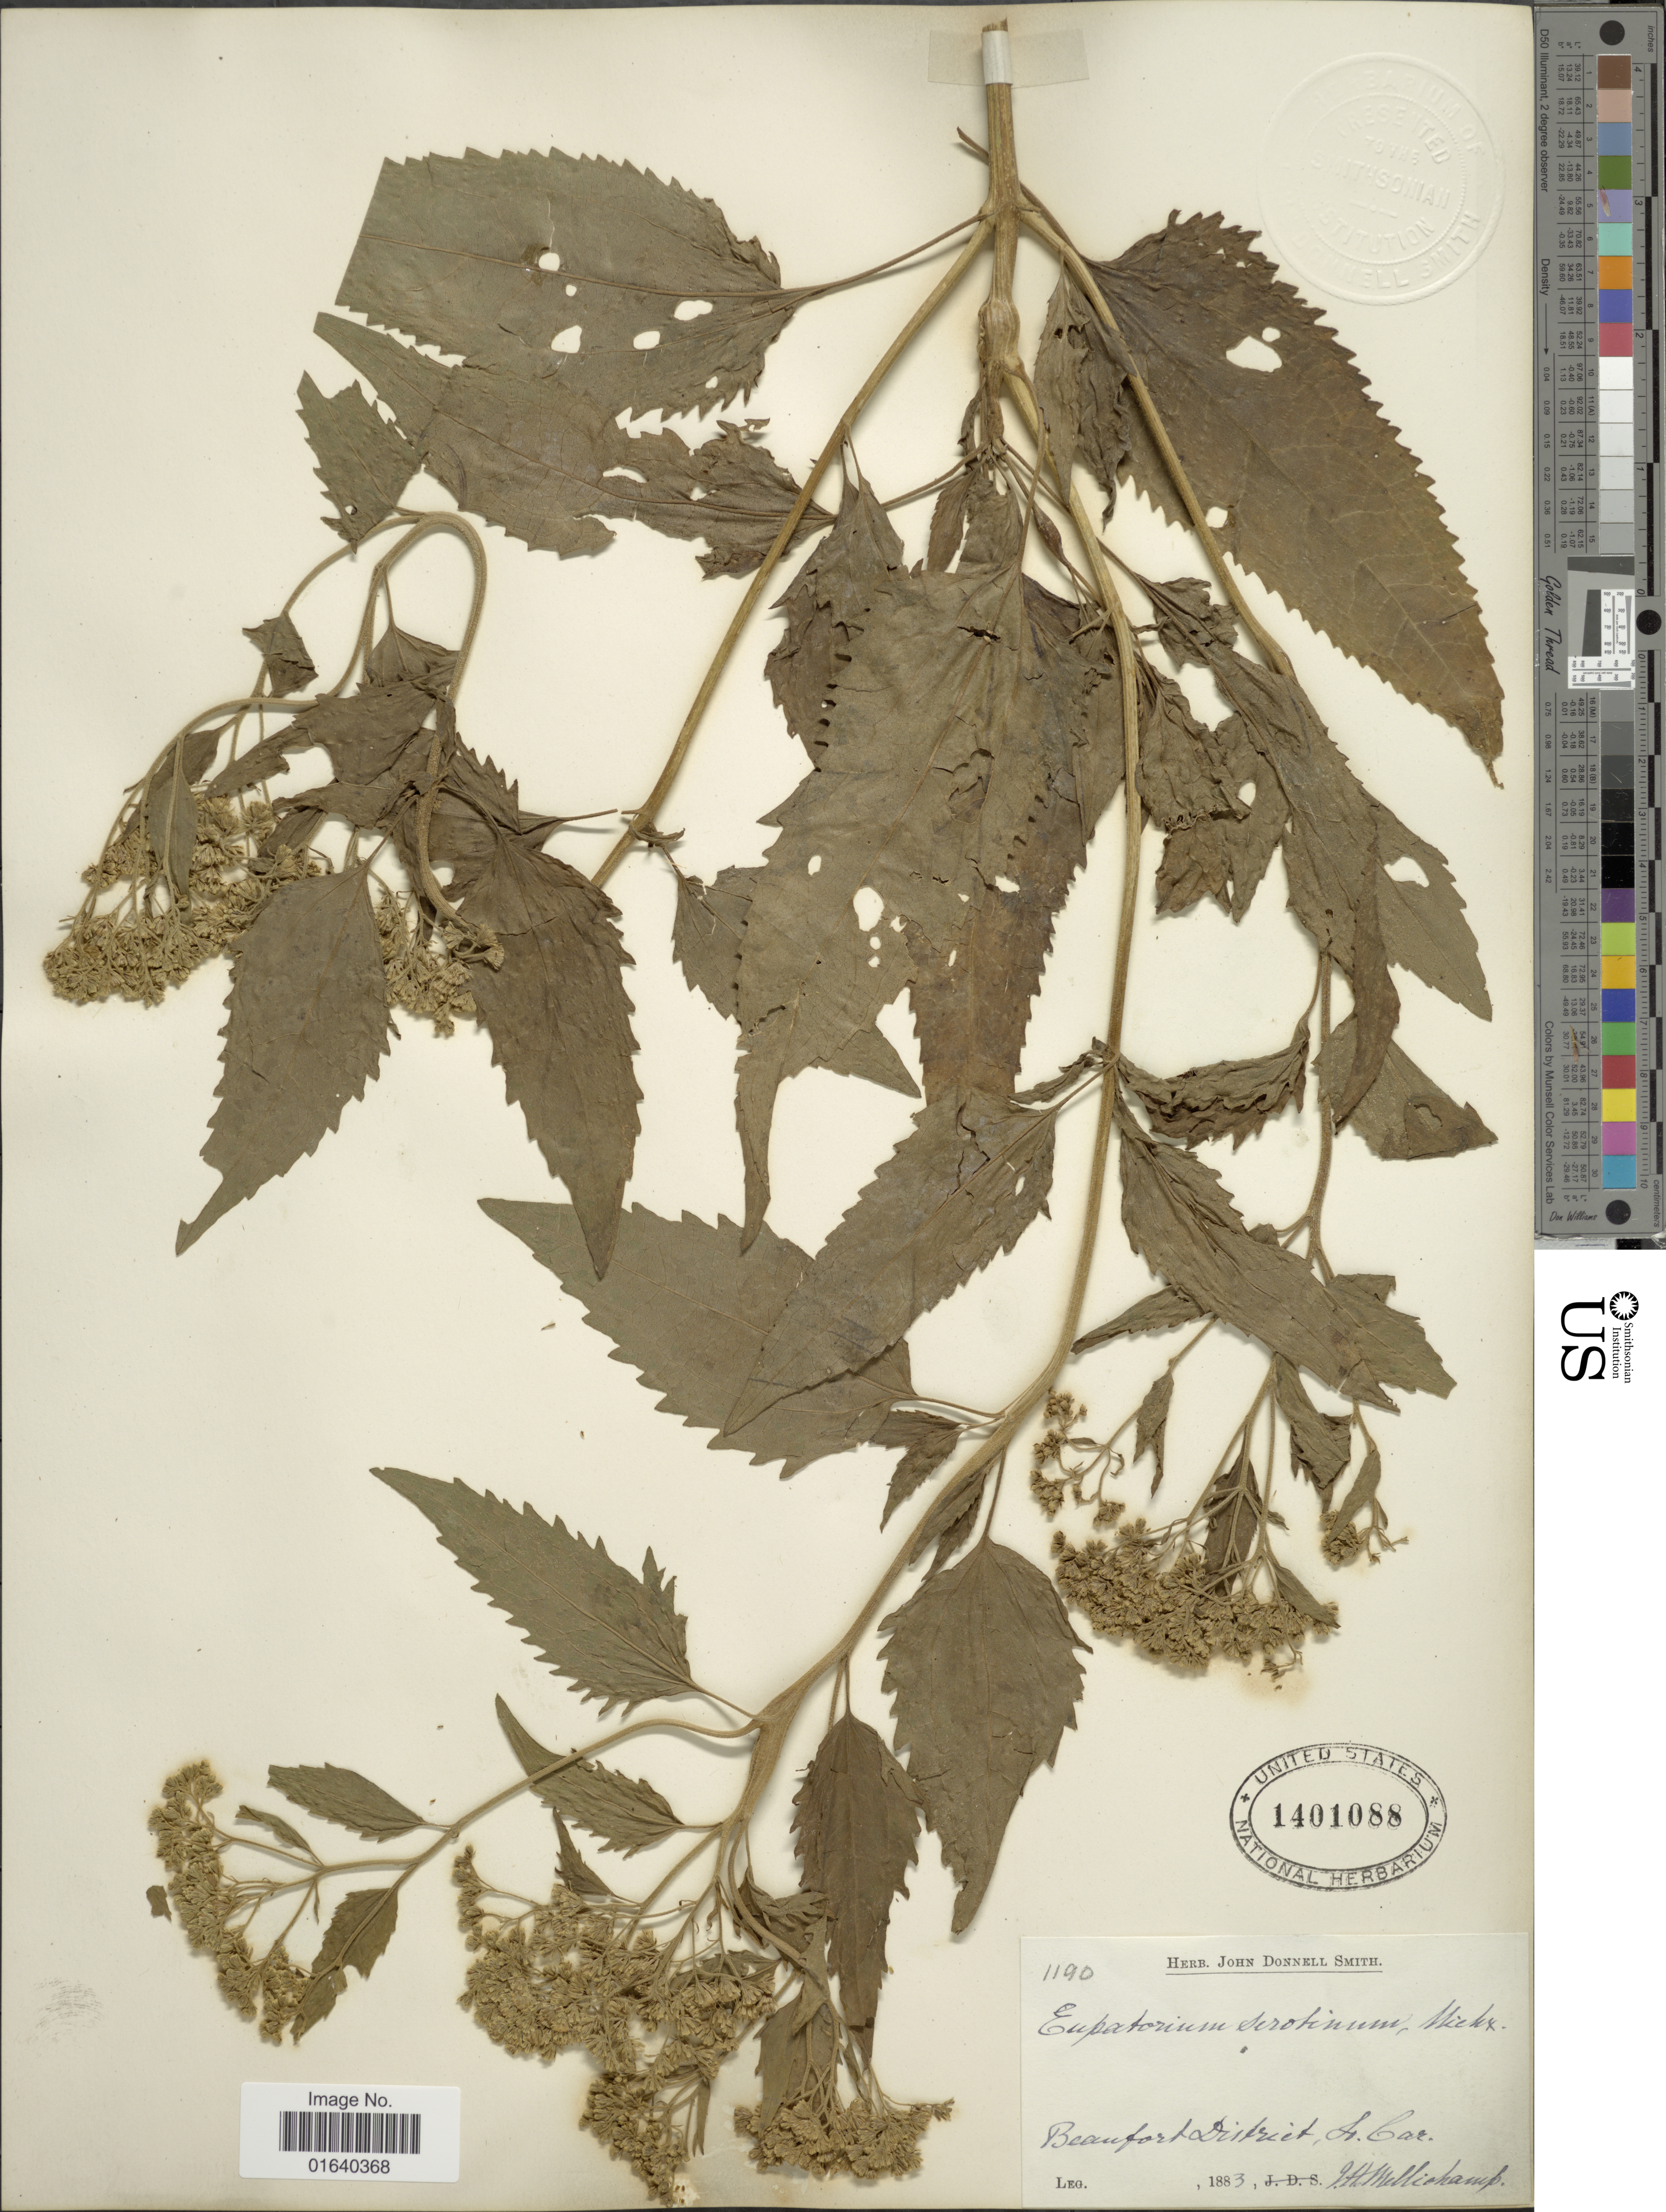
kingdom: Plantae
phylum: Tracheophyta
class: Magnoliopsida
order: Asterales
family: Asteraceae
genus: Eupatorium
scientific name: Eupatorium serotinum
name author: Michx.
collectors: J. H. Mellichamp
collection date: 1883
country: United States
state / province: South Carolina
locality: Beaufort District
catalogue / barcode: US 1401088